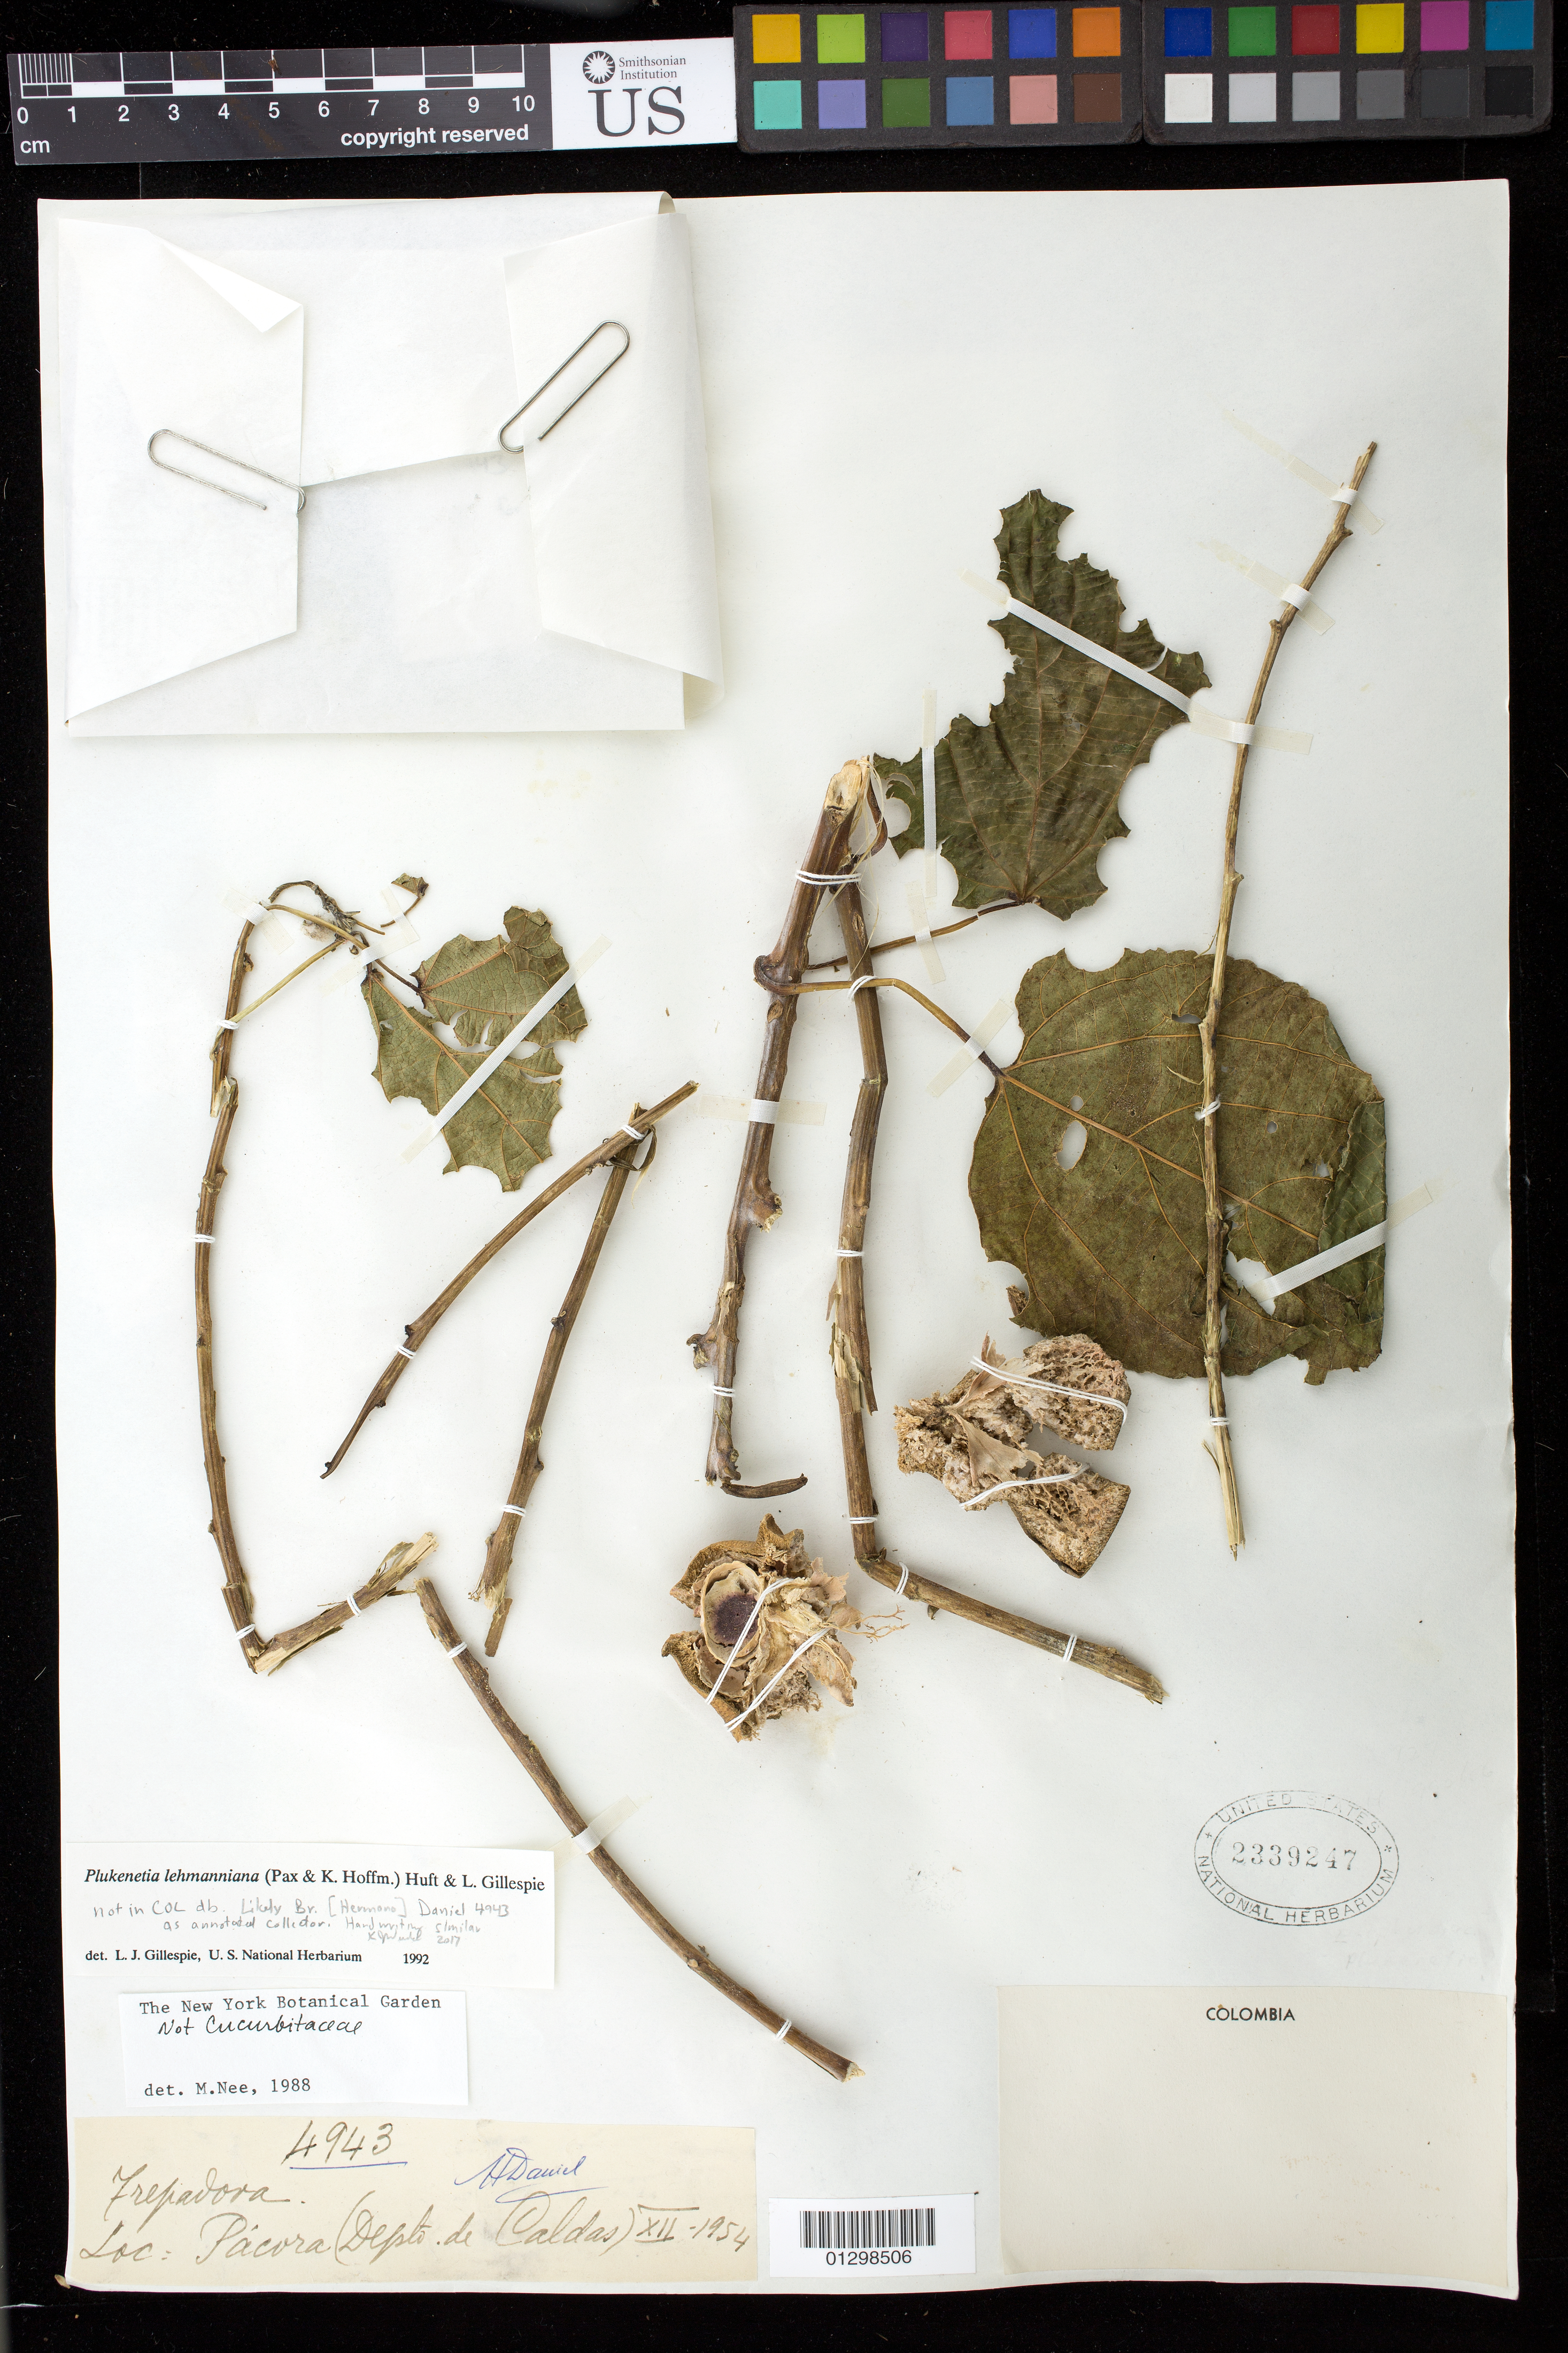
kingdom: Plantae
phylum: Tracheophyta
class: Magnoliopsida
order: Malpighiales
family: Euphorbiaceae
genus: Plukenetia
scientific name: Plukenetia lehmanniana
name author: (Pax & K. Hoffm.) Huft & L.J. Gillespie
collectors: H. Daniel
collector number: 4943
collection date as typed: Dec 1954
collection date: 1954-12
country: Colombia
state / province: Caldas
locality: Pacora.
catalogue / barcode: US 2339247